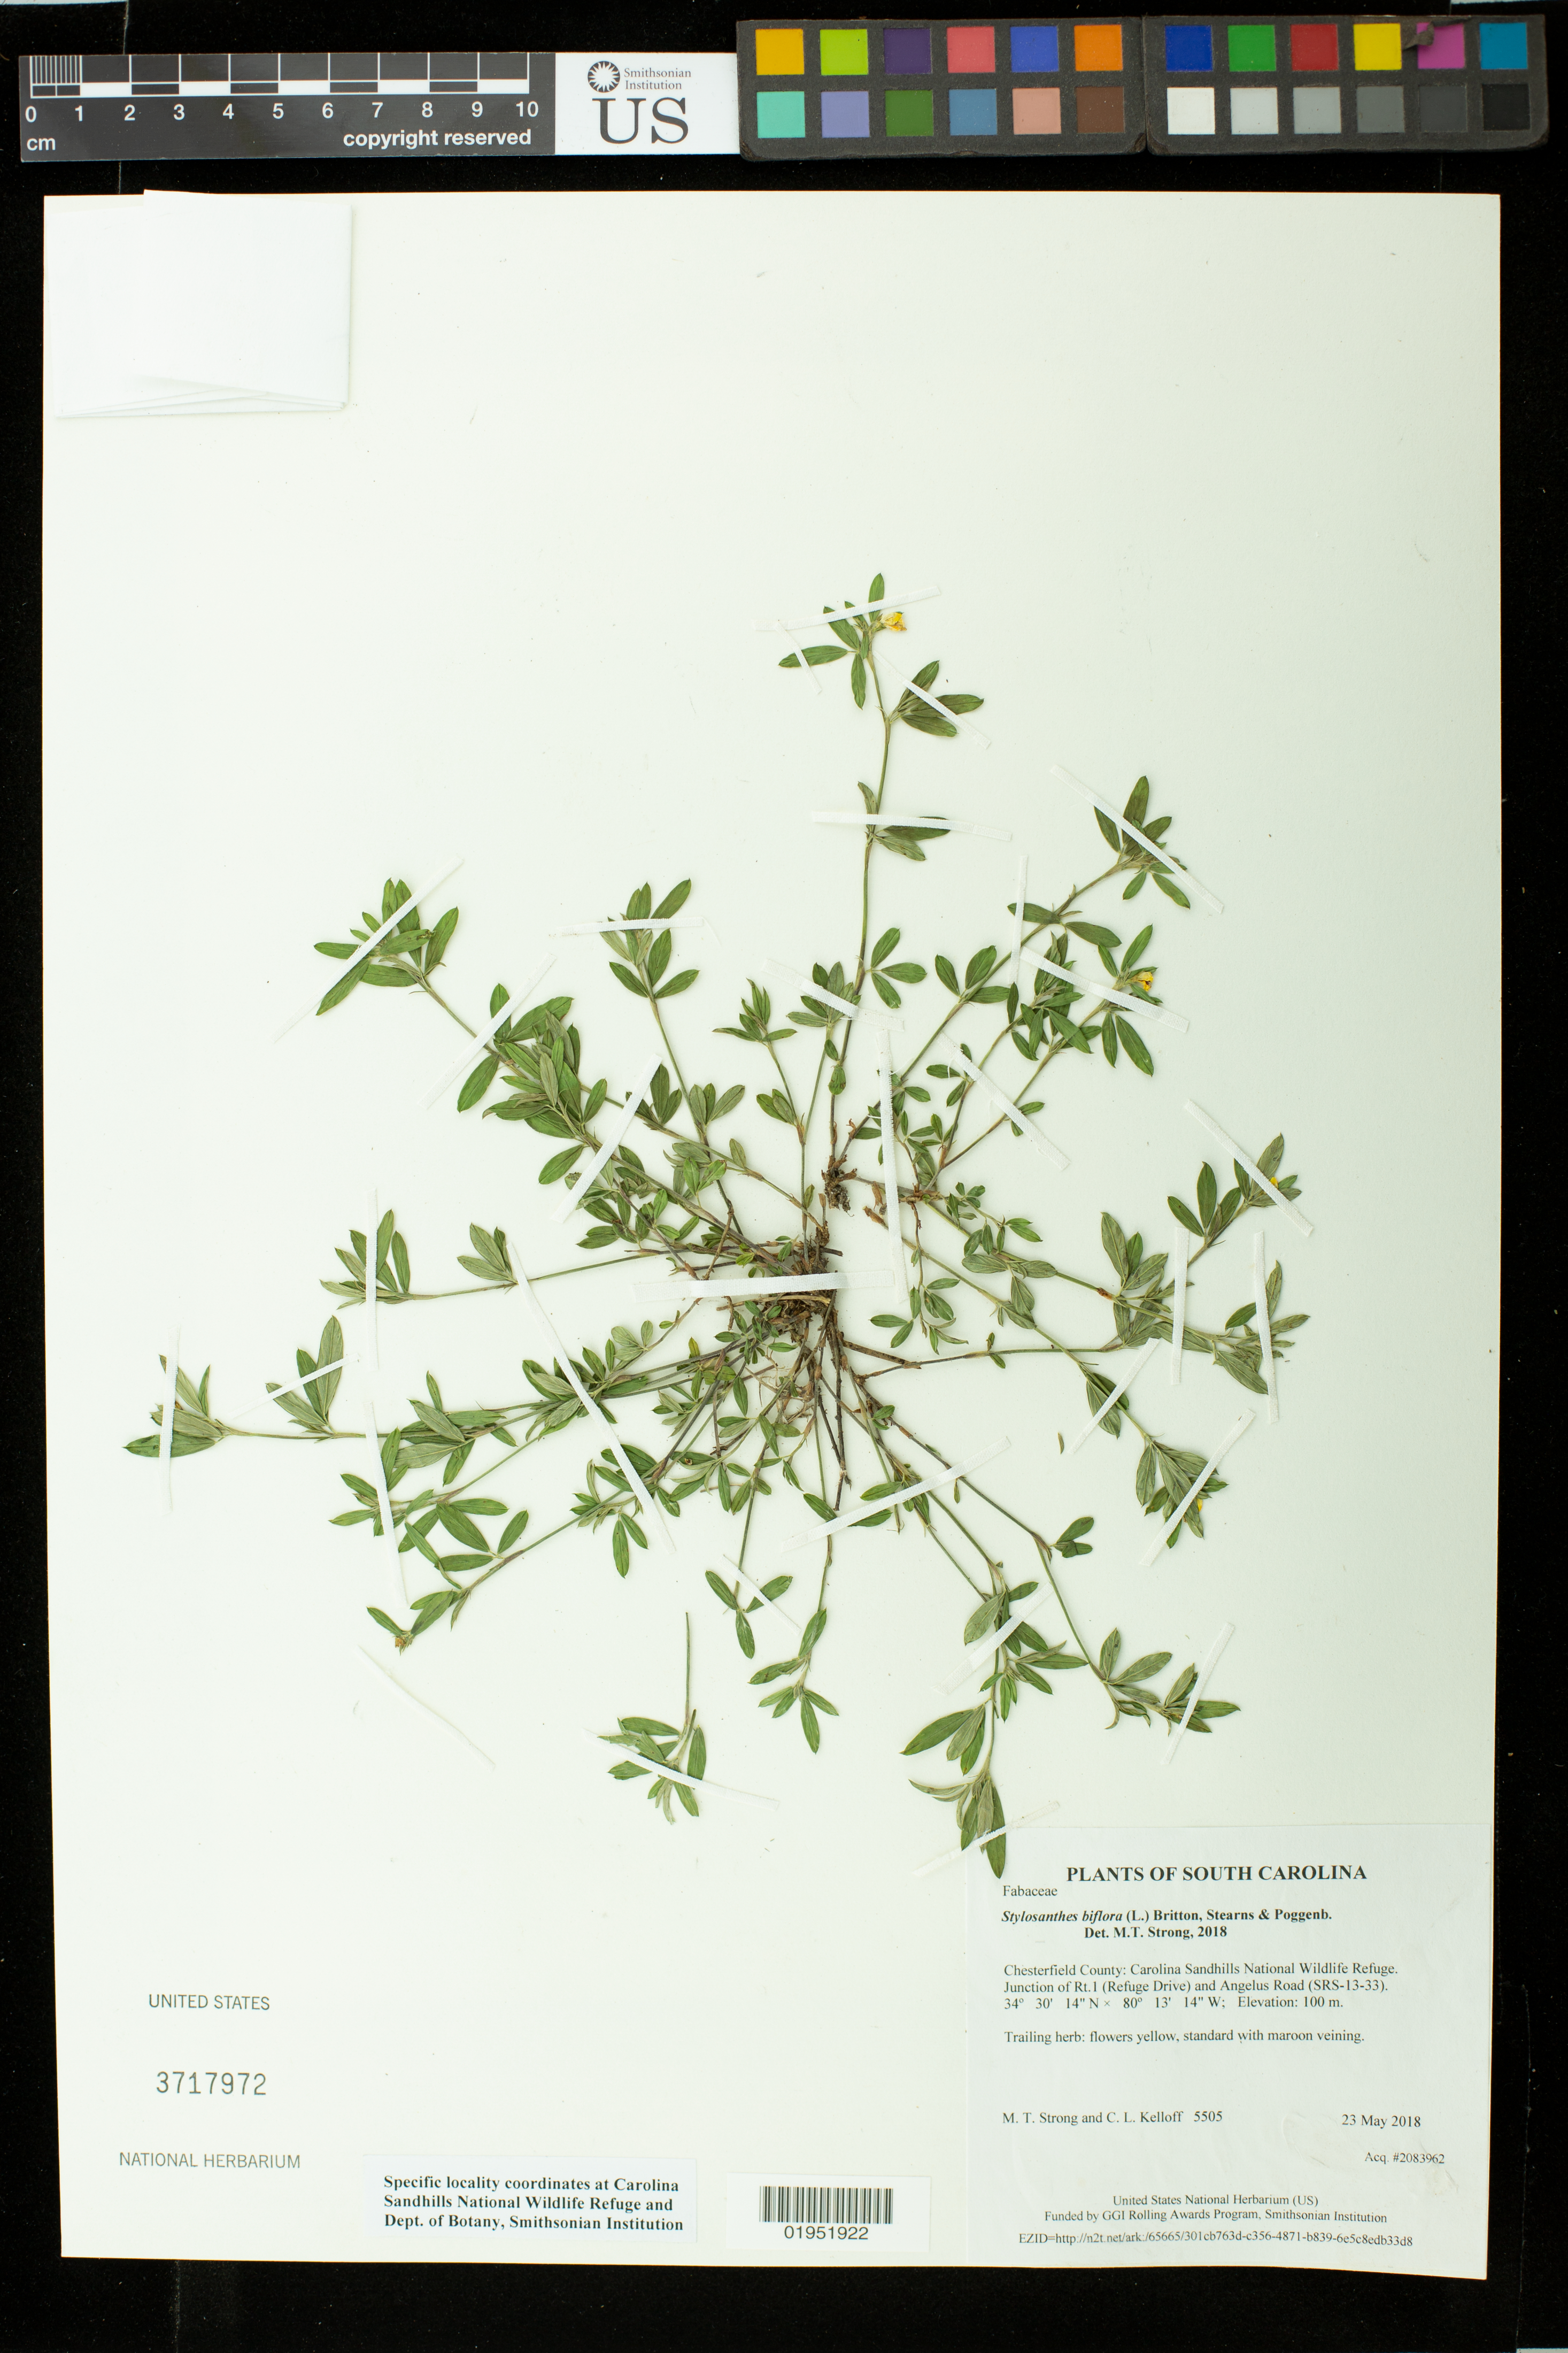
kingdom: Plantae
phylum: Tracheophyta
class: Magnoliopsida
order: Fabales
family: Fabaceae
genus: Stylosanthes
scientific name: Stylosanthes biflora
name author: (L.) Britton et al.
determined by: Strong, Mark T., (BOT), Smithsonian Institution - National Museum of Natural History (UNITED STATES)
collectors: M. T. Strong & C. L. Kelloff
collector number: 5505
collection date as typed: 23 May 2018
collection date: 2018-05-23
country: United States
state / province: South Carolina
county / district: Chesterfield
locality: Carolina Sandhills National Wildlife Refuge. Junction of Rt.1 (Refuge Drive) and Angelus Road (SRS-13-33)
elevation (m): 100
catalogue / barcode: US 3717972